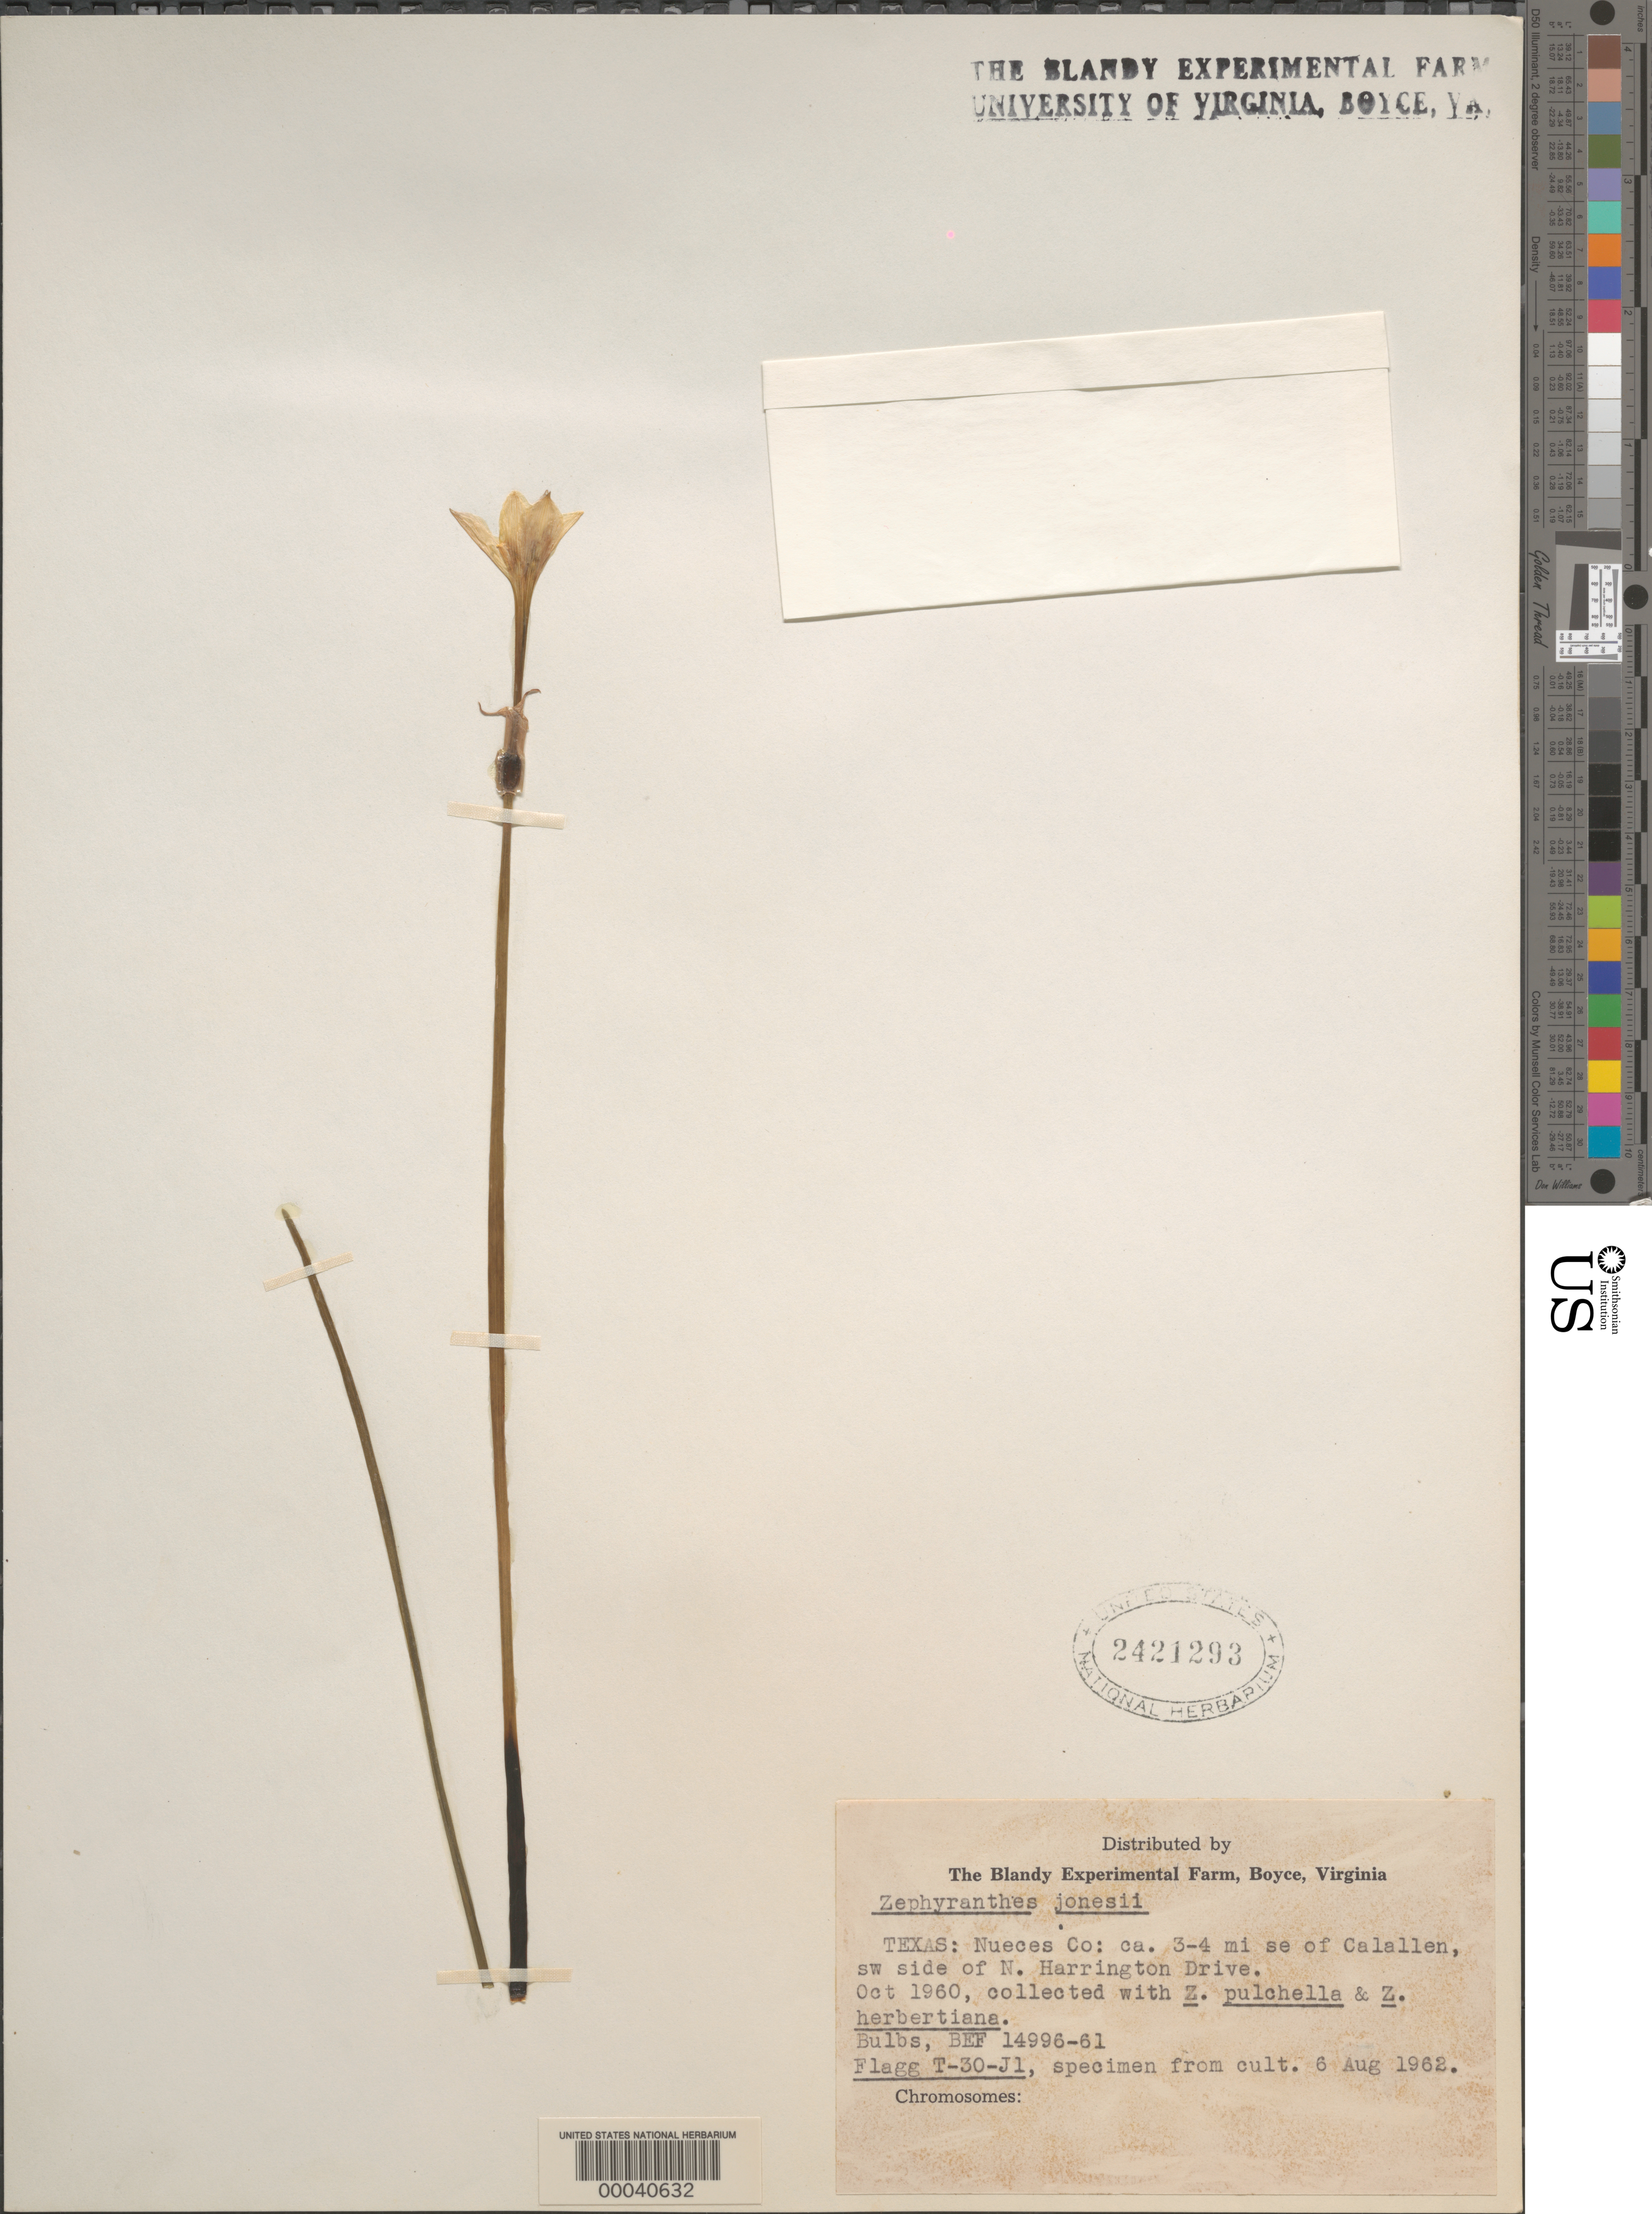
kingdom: Plantae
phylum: Tracheophyta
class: Liliopsida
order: Asparagales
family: Amaryllidaceae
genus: Zephyranthes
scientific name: Zephyranthes jonesii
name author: (Cory) Traub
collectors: R. O. Flagg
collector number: T-30-j1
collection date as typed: Oct 1960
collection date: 1960-10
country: United States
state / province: Texas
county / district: Nueces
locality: Sw side of n harrington drive, ca 3-4 mi. se of calallen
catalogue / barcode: US 2421293